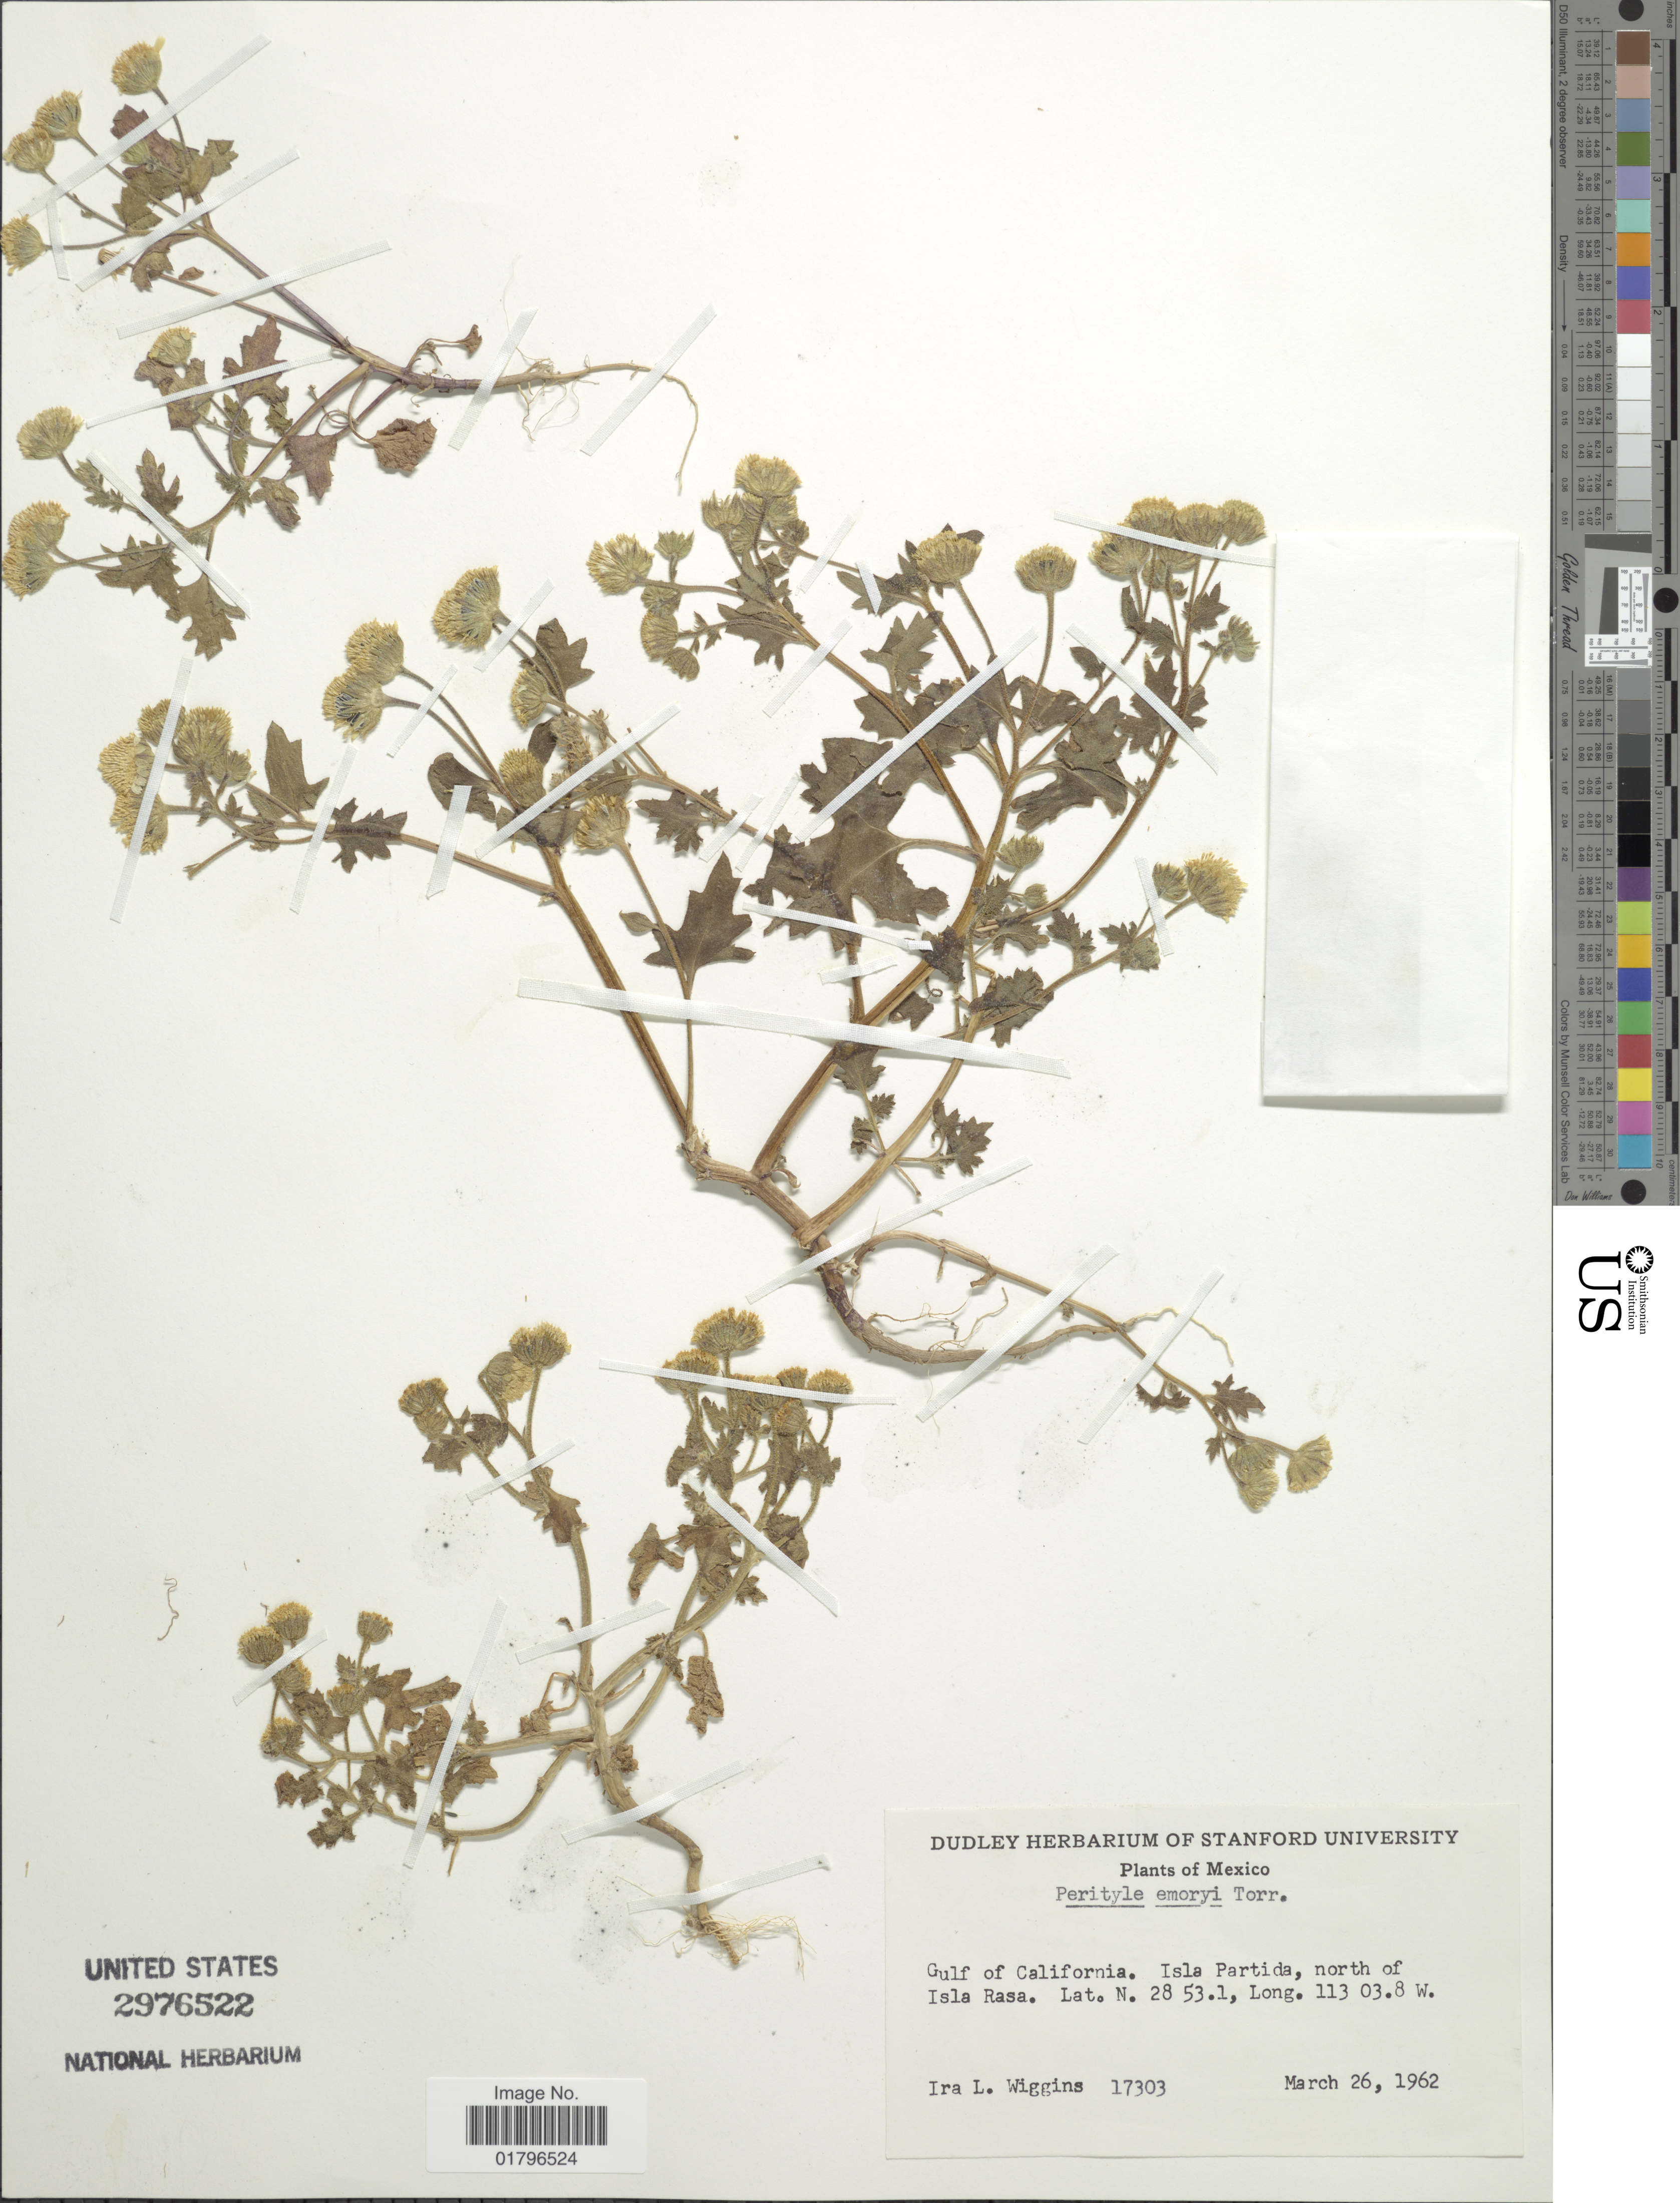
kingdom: Plantae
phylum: Tracheophyta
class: Magnoliopsida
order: Asterales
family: Asteraceae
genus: Perityle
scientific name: Perityle emoryi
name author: Torr.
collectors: I. L. Wiggins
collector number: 17303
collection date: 1962-03-26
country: Mexico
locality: Gulf Of California. Isla Paritda, north of Isla Rasa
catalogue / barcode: US 2976522